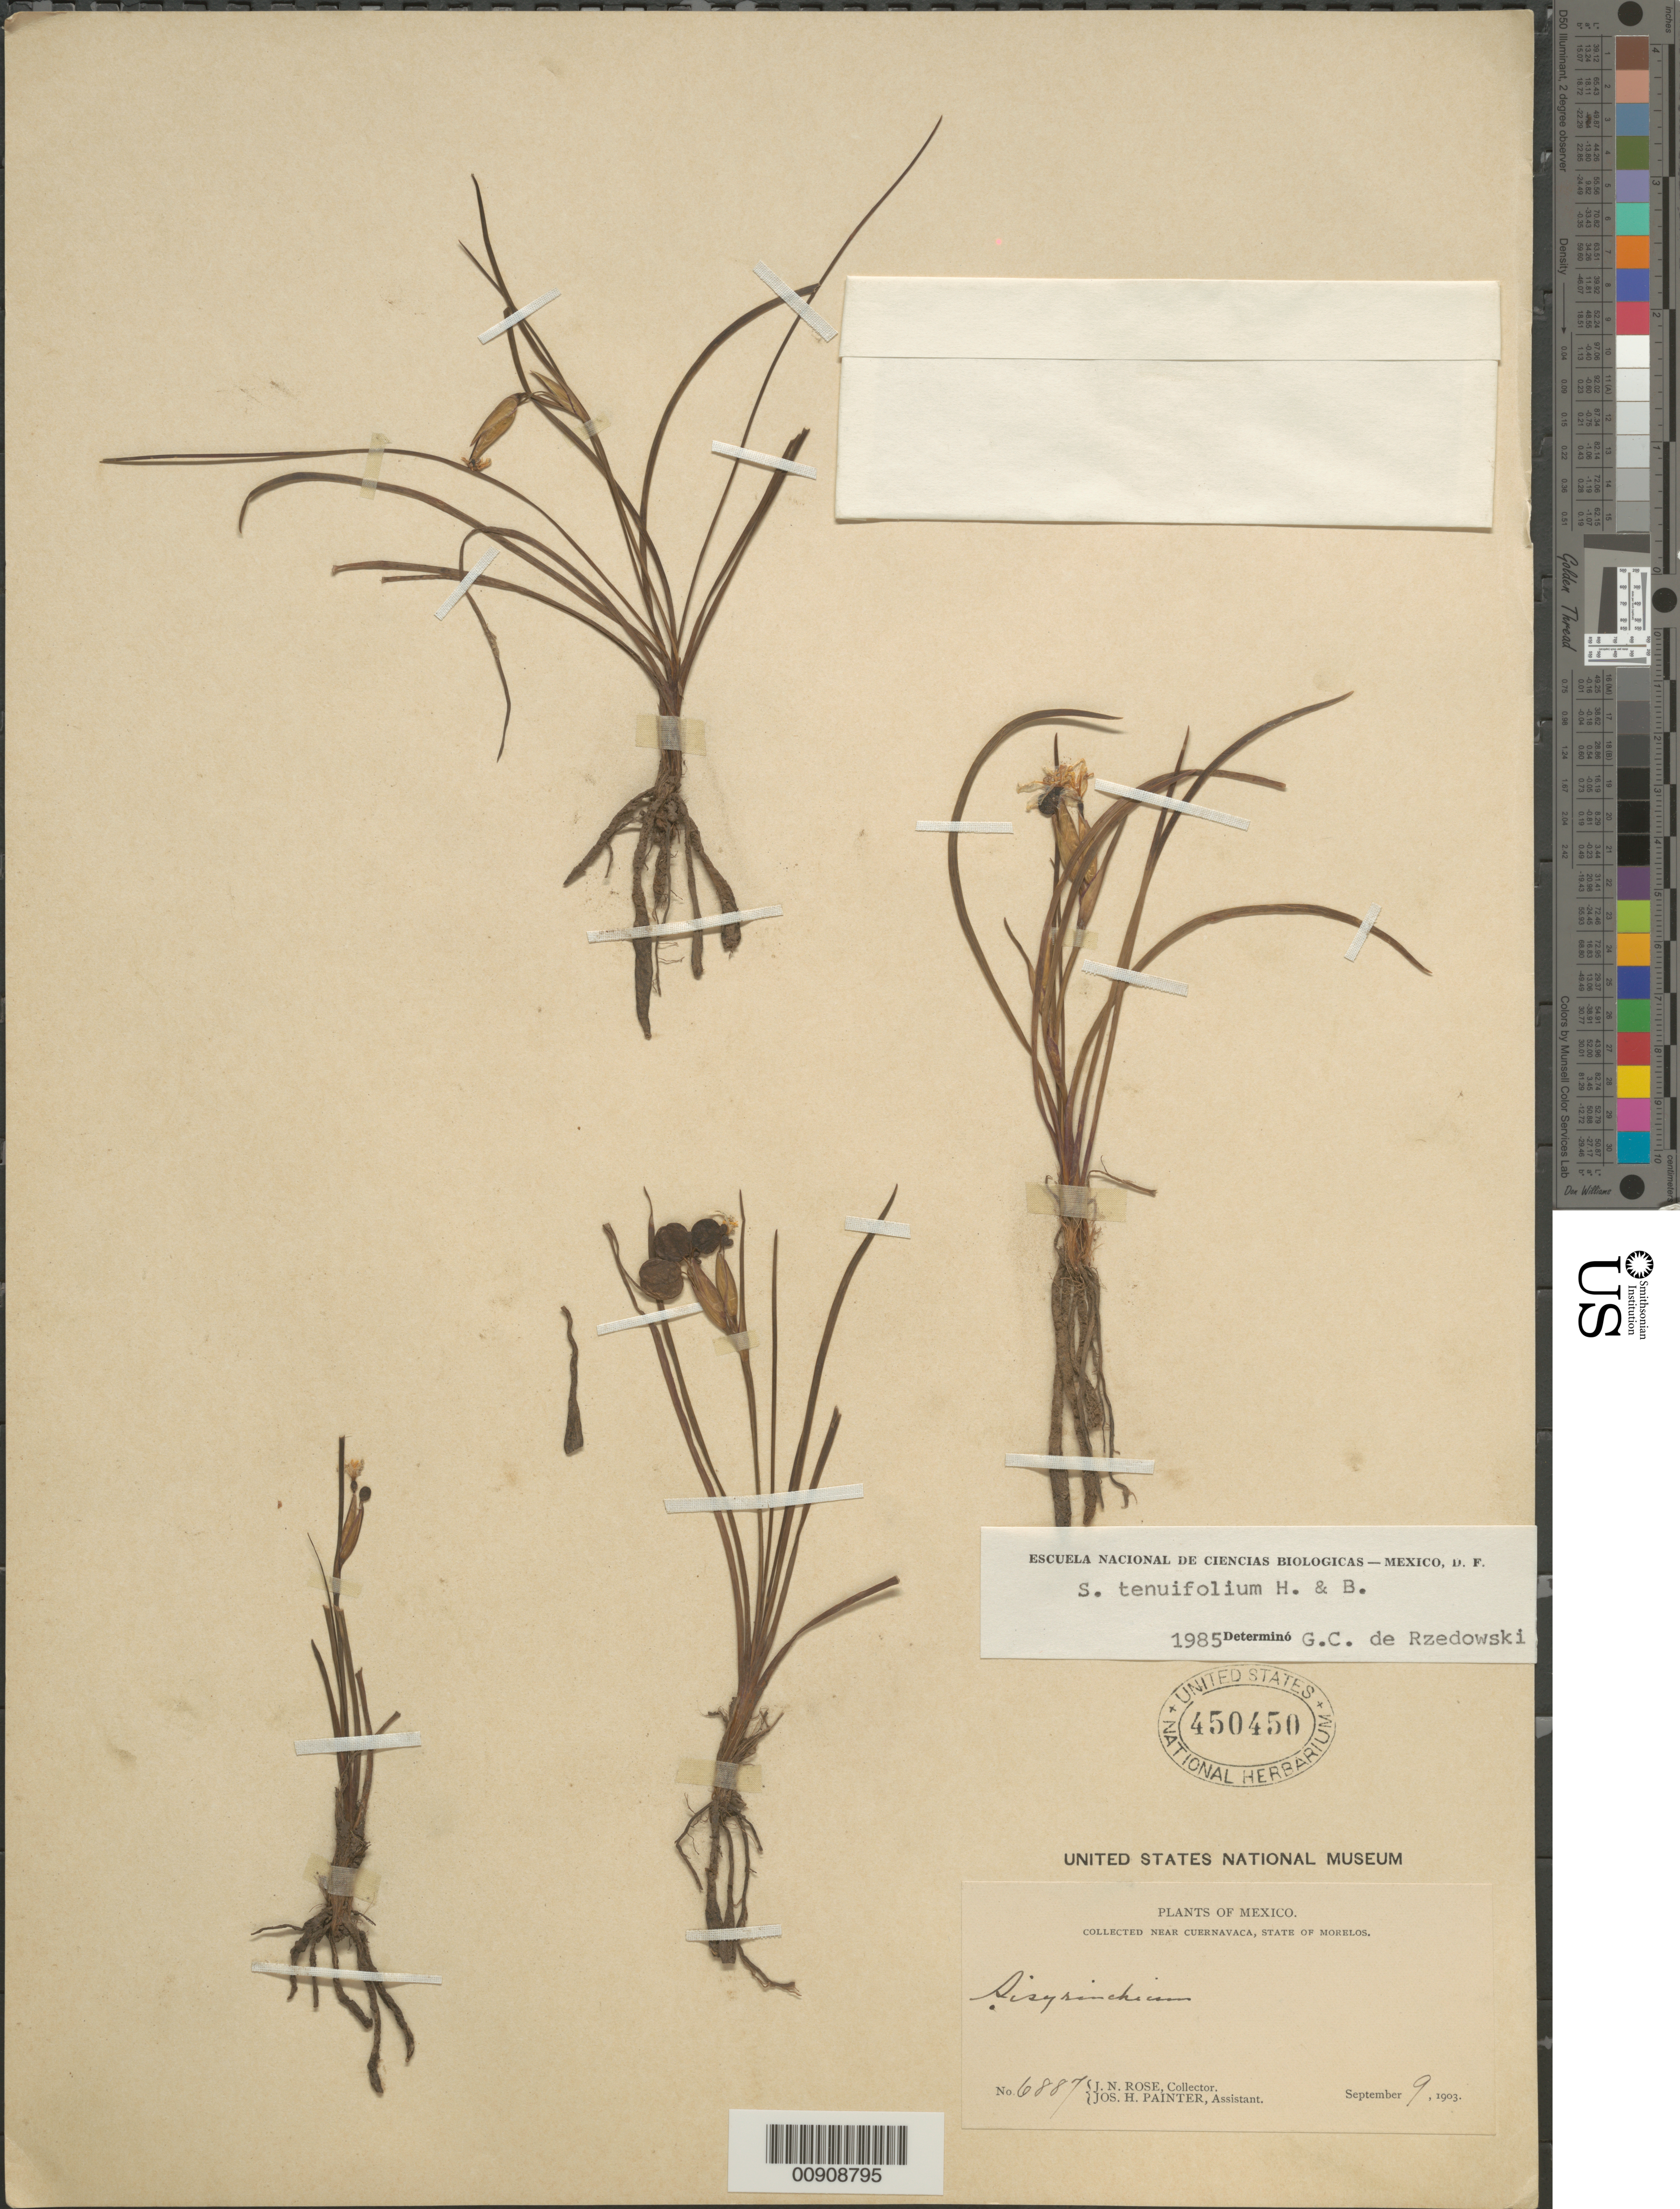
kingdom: Plantae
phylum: Tracheophyta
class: Liliopsida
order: Asparagales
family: Iridaceae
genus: Sisyrinchium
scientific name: Sisyrinchium tenuifolium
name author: Humb. & Bonpl. ex Willd.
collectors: J. N. Rose & J. H. Painter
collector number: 6887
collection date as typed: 09 Sep 1903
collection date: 1903-09-09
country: Mexico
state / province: Morelos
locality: Near Cuernavaca, State of Morelos.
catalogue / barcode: US 450450